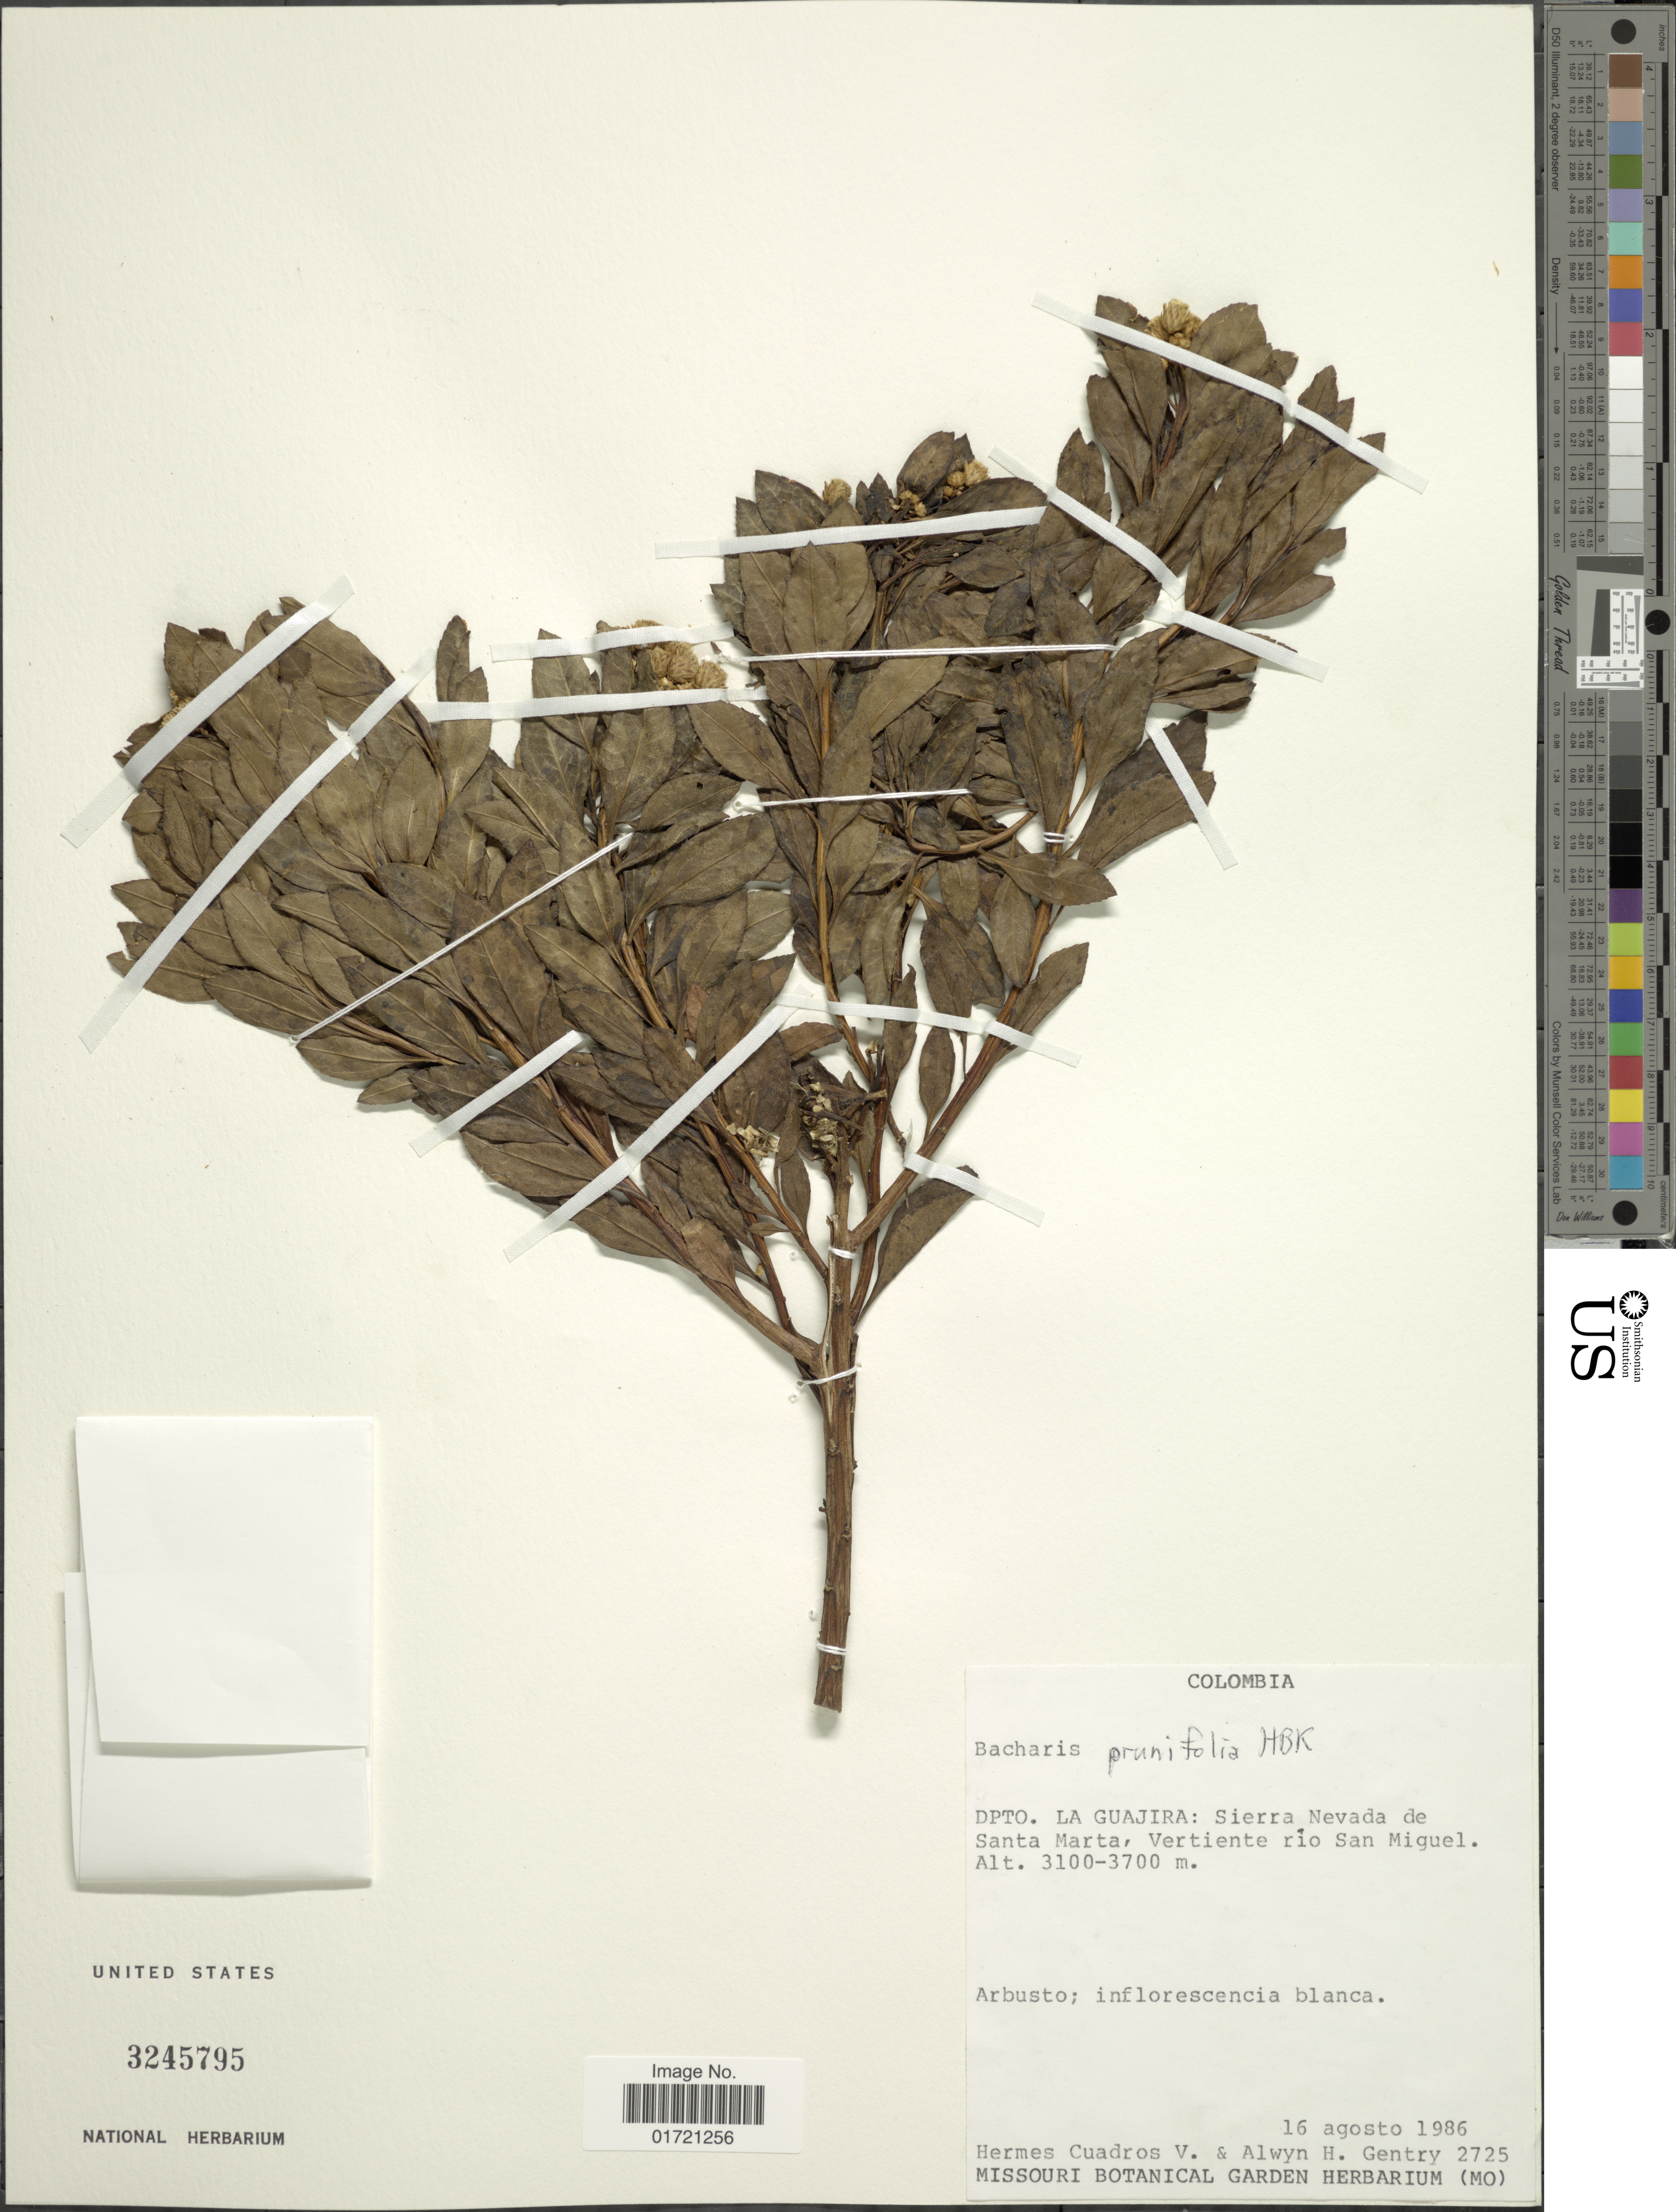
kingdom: Plantae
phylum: Tracheophyta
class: Magnoliopsida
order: Asterales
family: Asteraceae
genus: Baccharis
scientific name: Baccharis prunifolia var. subprunifolia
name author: Cuatrec.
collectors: H. Cuadros V. & A. H. Gentry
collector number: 2725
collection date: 1986-08-16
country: Colombia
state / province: La Guajira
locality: Dpto. La Guajira: Sierra Nevada de Santa Marta, Vertiente rio San Miguel.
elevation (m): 3100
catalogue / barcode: US 3245795